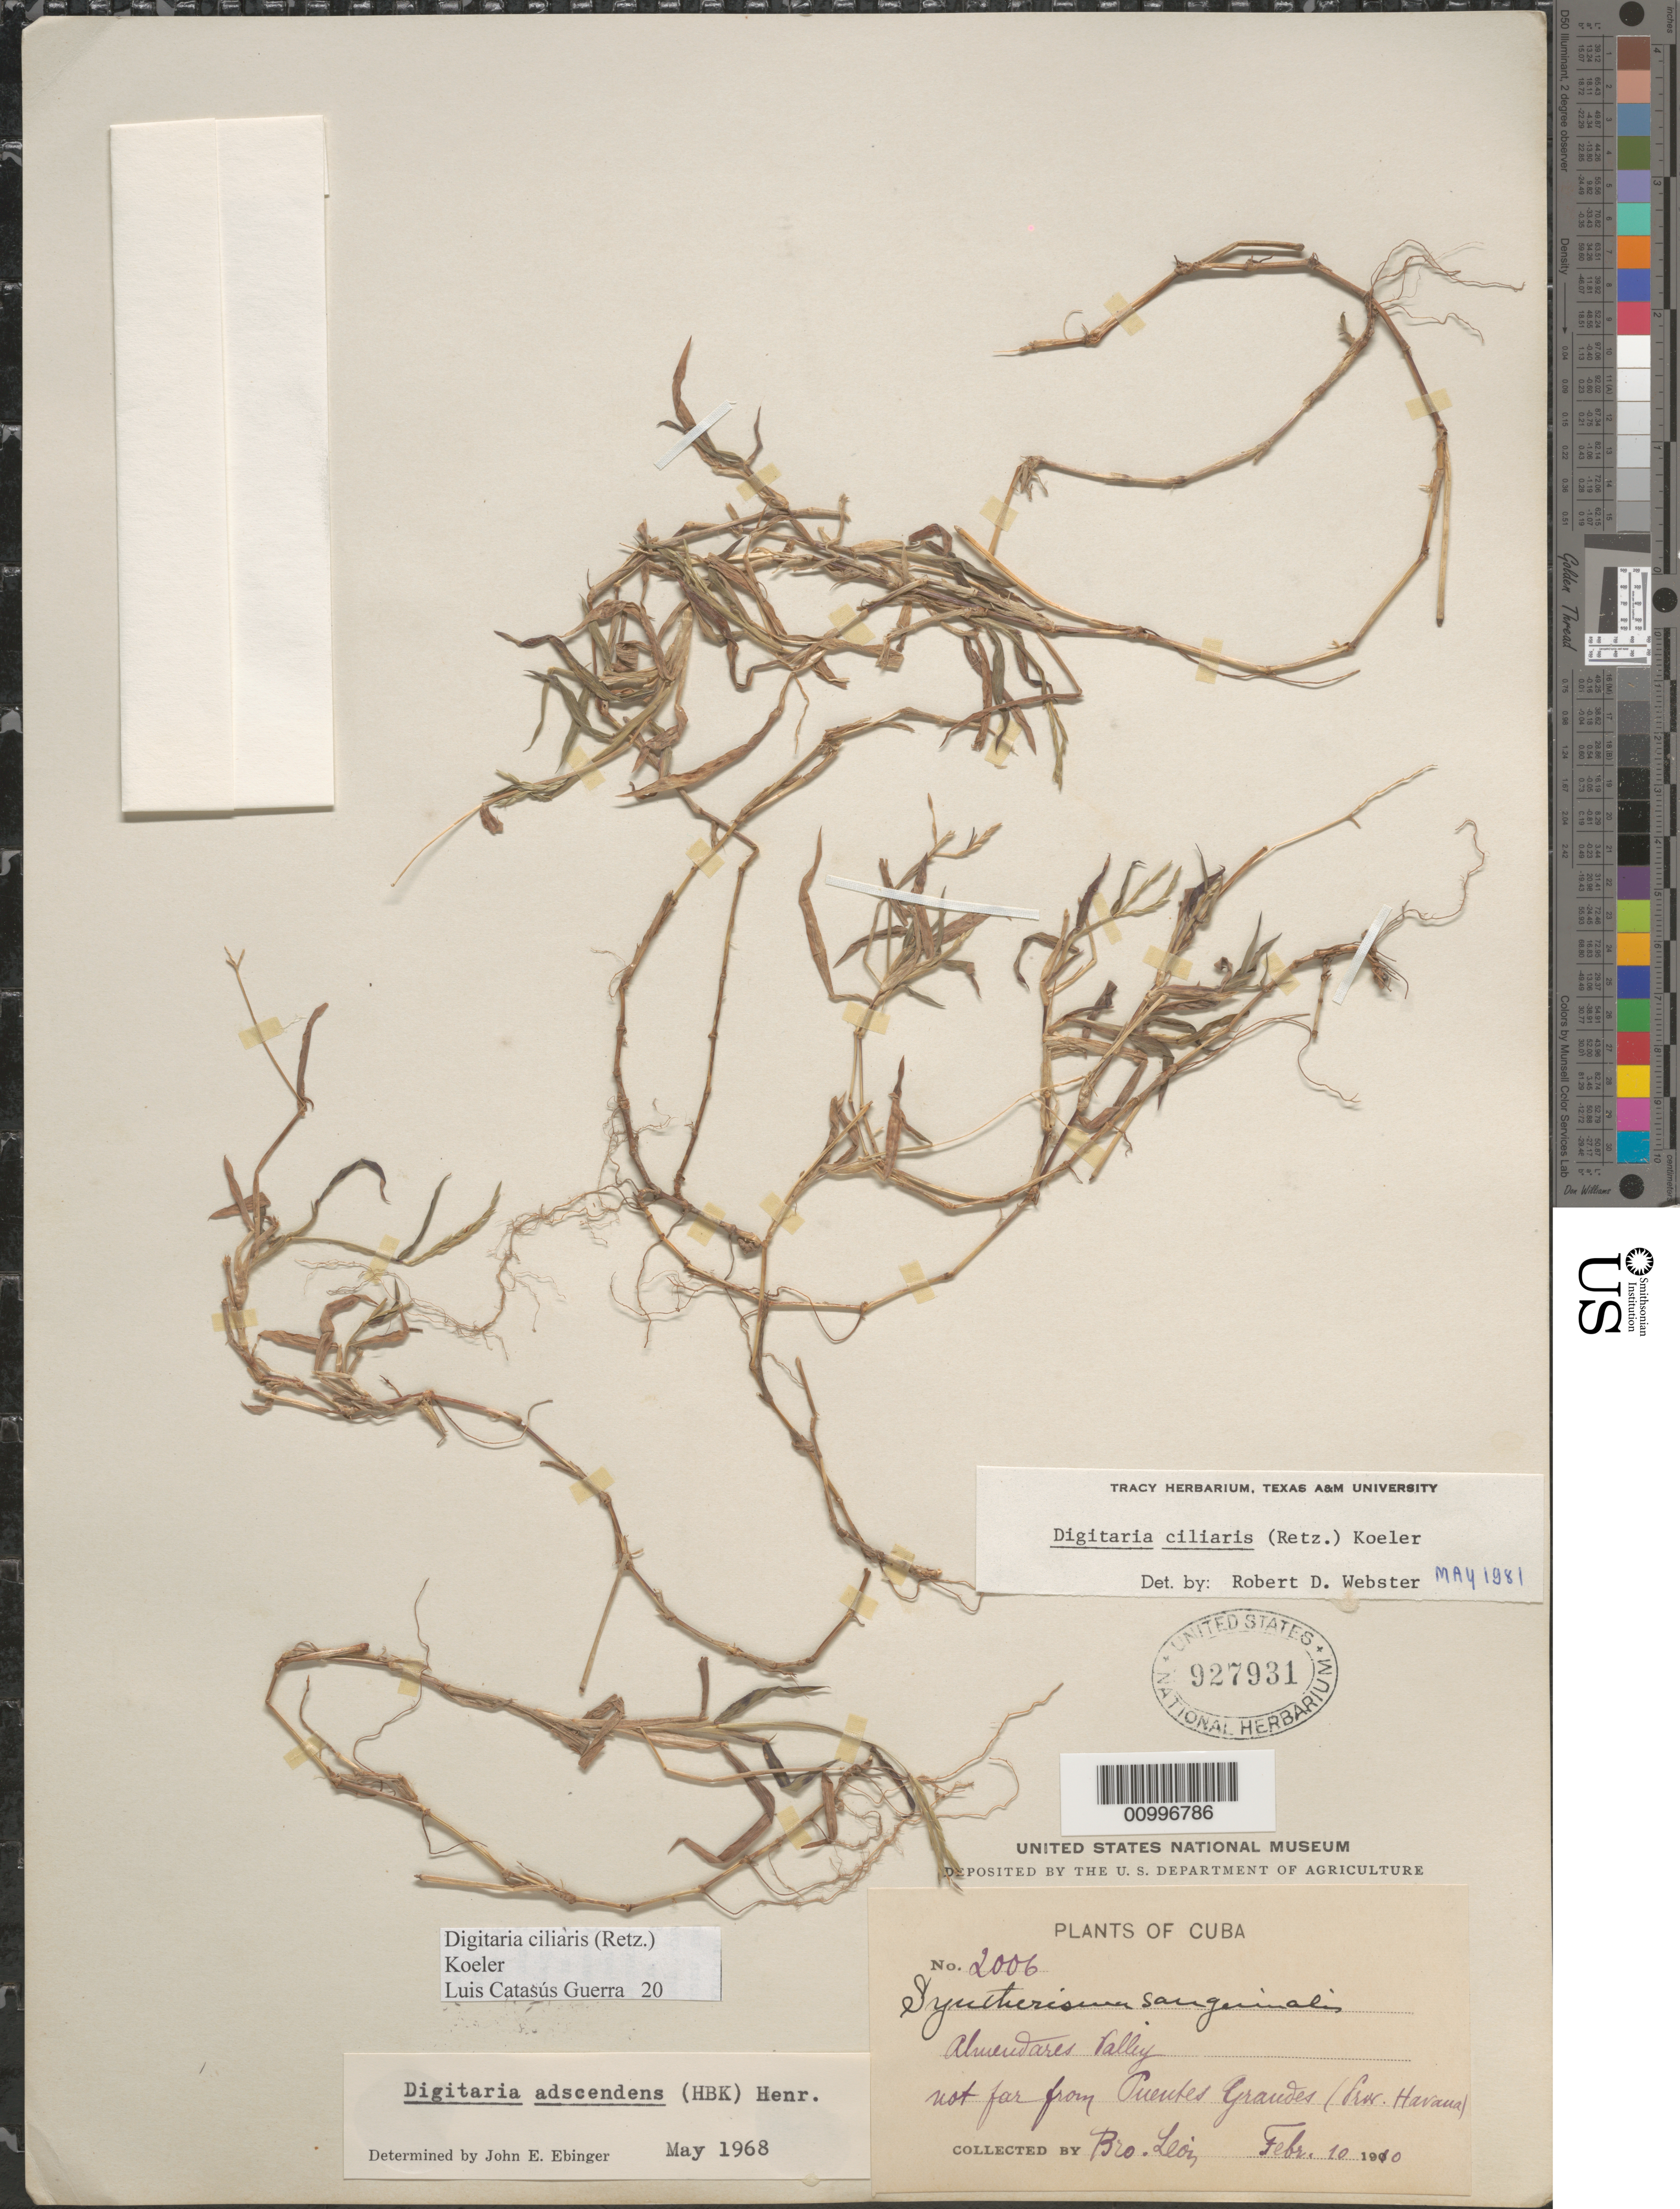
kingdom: Plantae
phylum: Tracheophyta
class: Liliopsida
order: Poales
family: Poaceae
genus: Digitaria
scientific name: Digitaria ciliaris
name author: (Retz.) Koeler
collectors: Bro. León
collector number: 2006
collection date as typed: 10 Feb 1910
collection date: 1910-02-10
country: Cuba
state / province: La Habana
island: Cuba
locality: Puentes Grandes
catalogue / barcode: US 927931